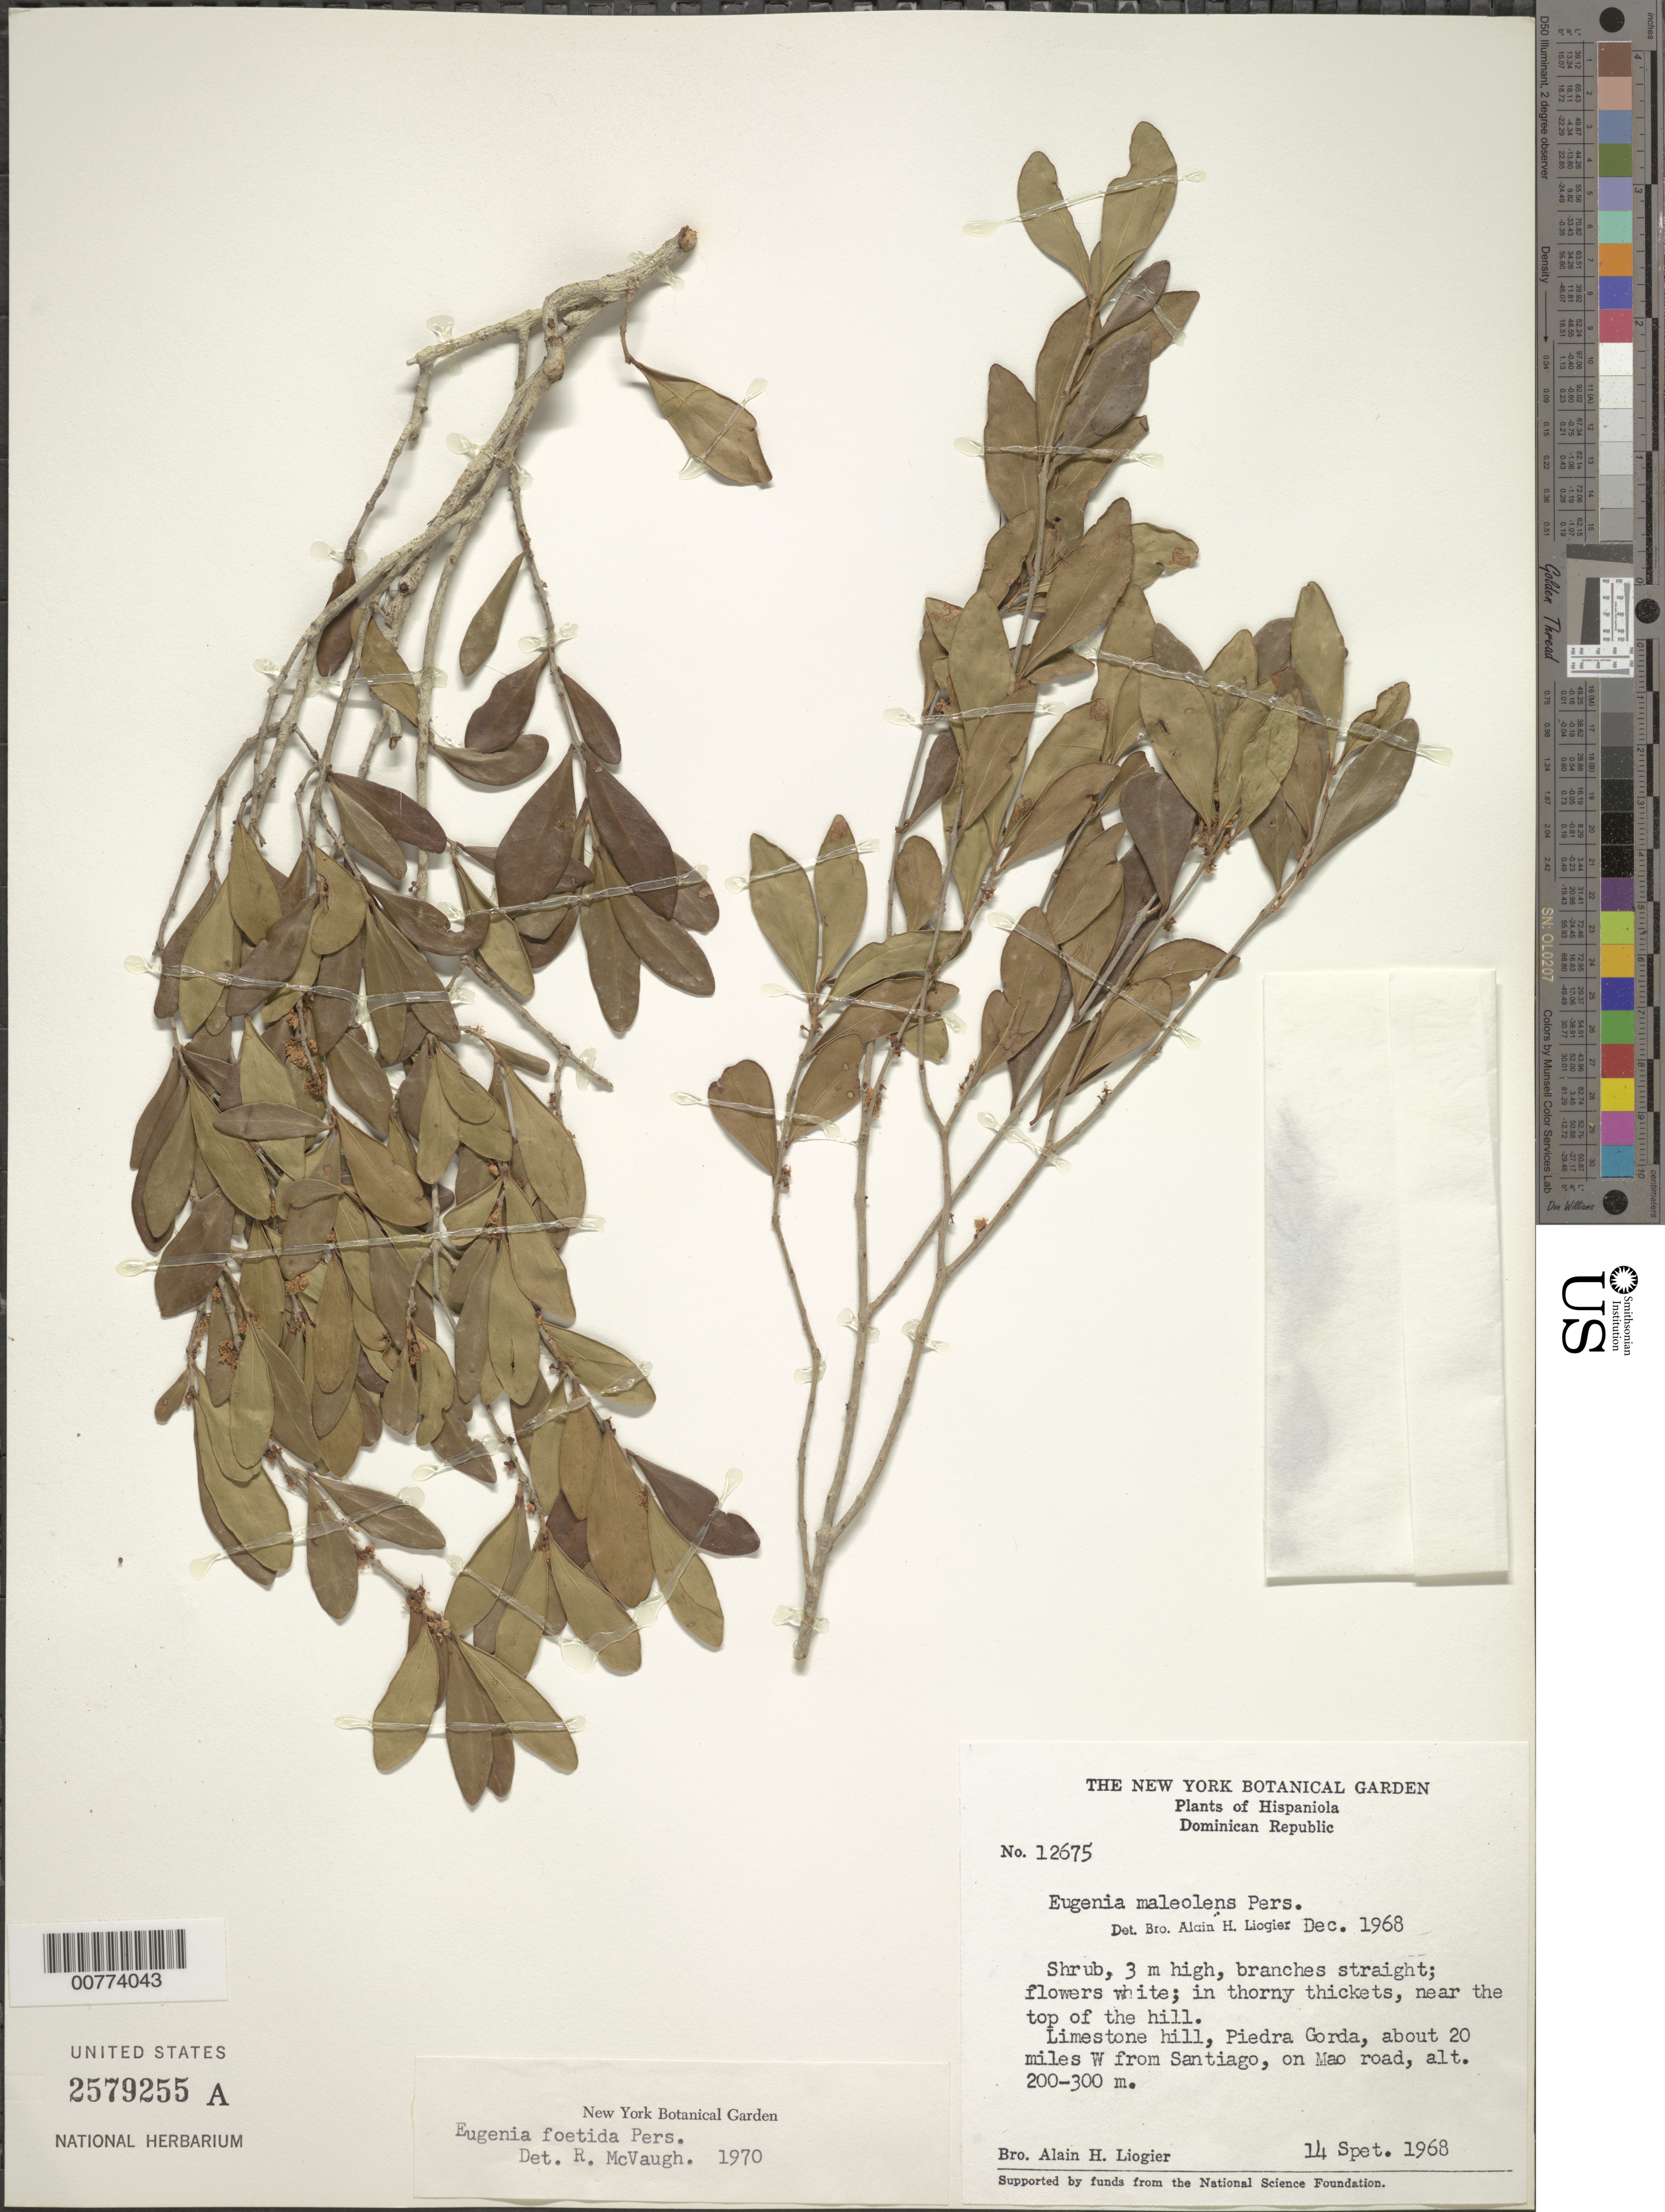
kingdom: Plantae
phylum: Tracheophyta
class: Magnoliopsida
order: Myrtales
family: Myrtaceae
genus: Eugenia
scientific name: Eugenia foetida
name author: Pers.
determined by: McVaugh, R.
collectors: A. H. Liogier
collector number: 12675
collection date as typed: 14 Sep 1968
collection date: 1968-09-14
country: Dominican Republic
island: Hispaniola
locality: Piedra Gorda, about 20 miles W from Santiago, on Mao road.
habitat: In thorny thickets, near the top of the hill; limestone hill.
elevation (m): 200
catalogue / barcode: US 2579255A